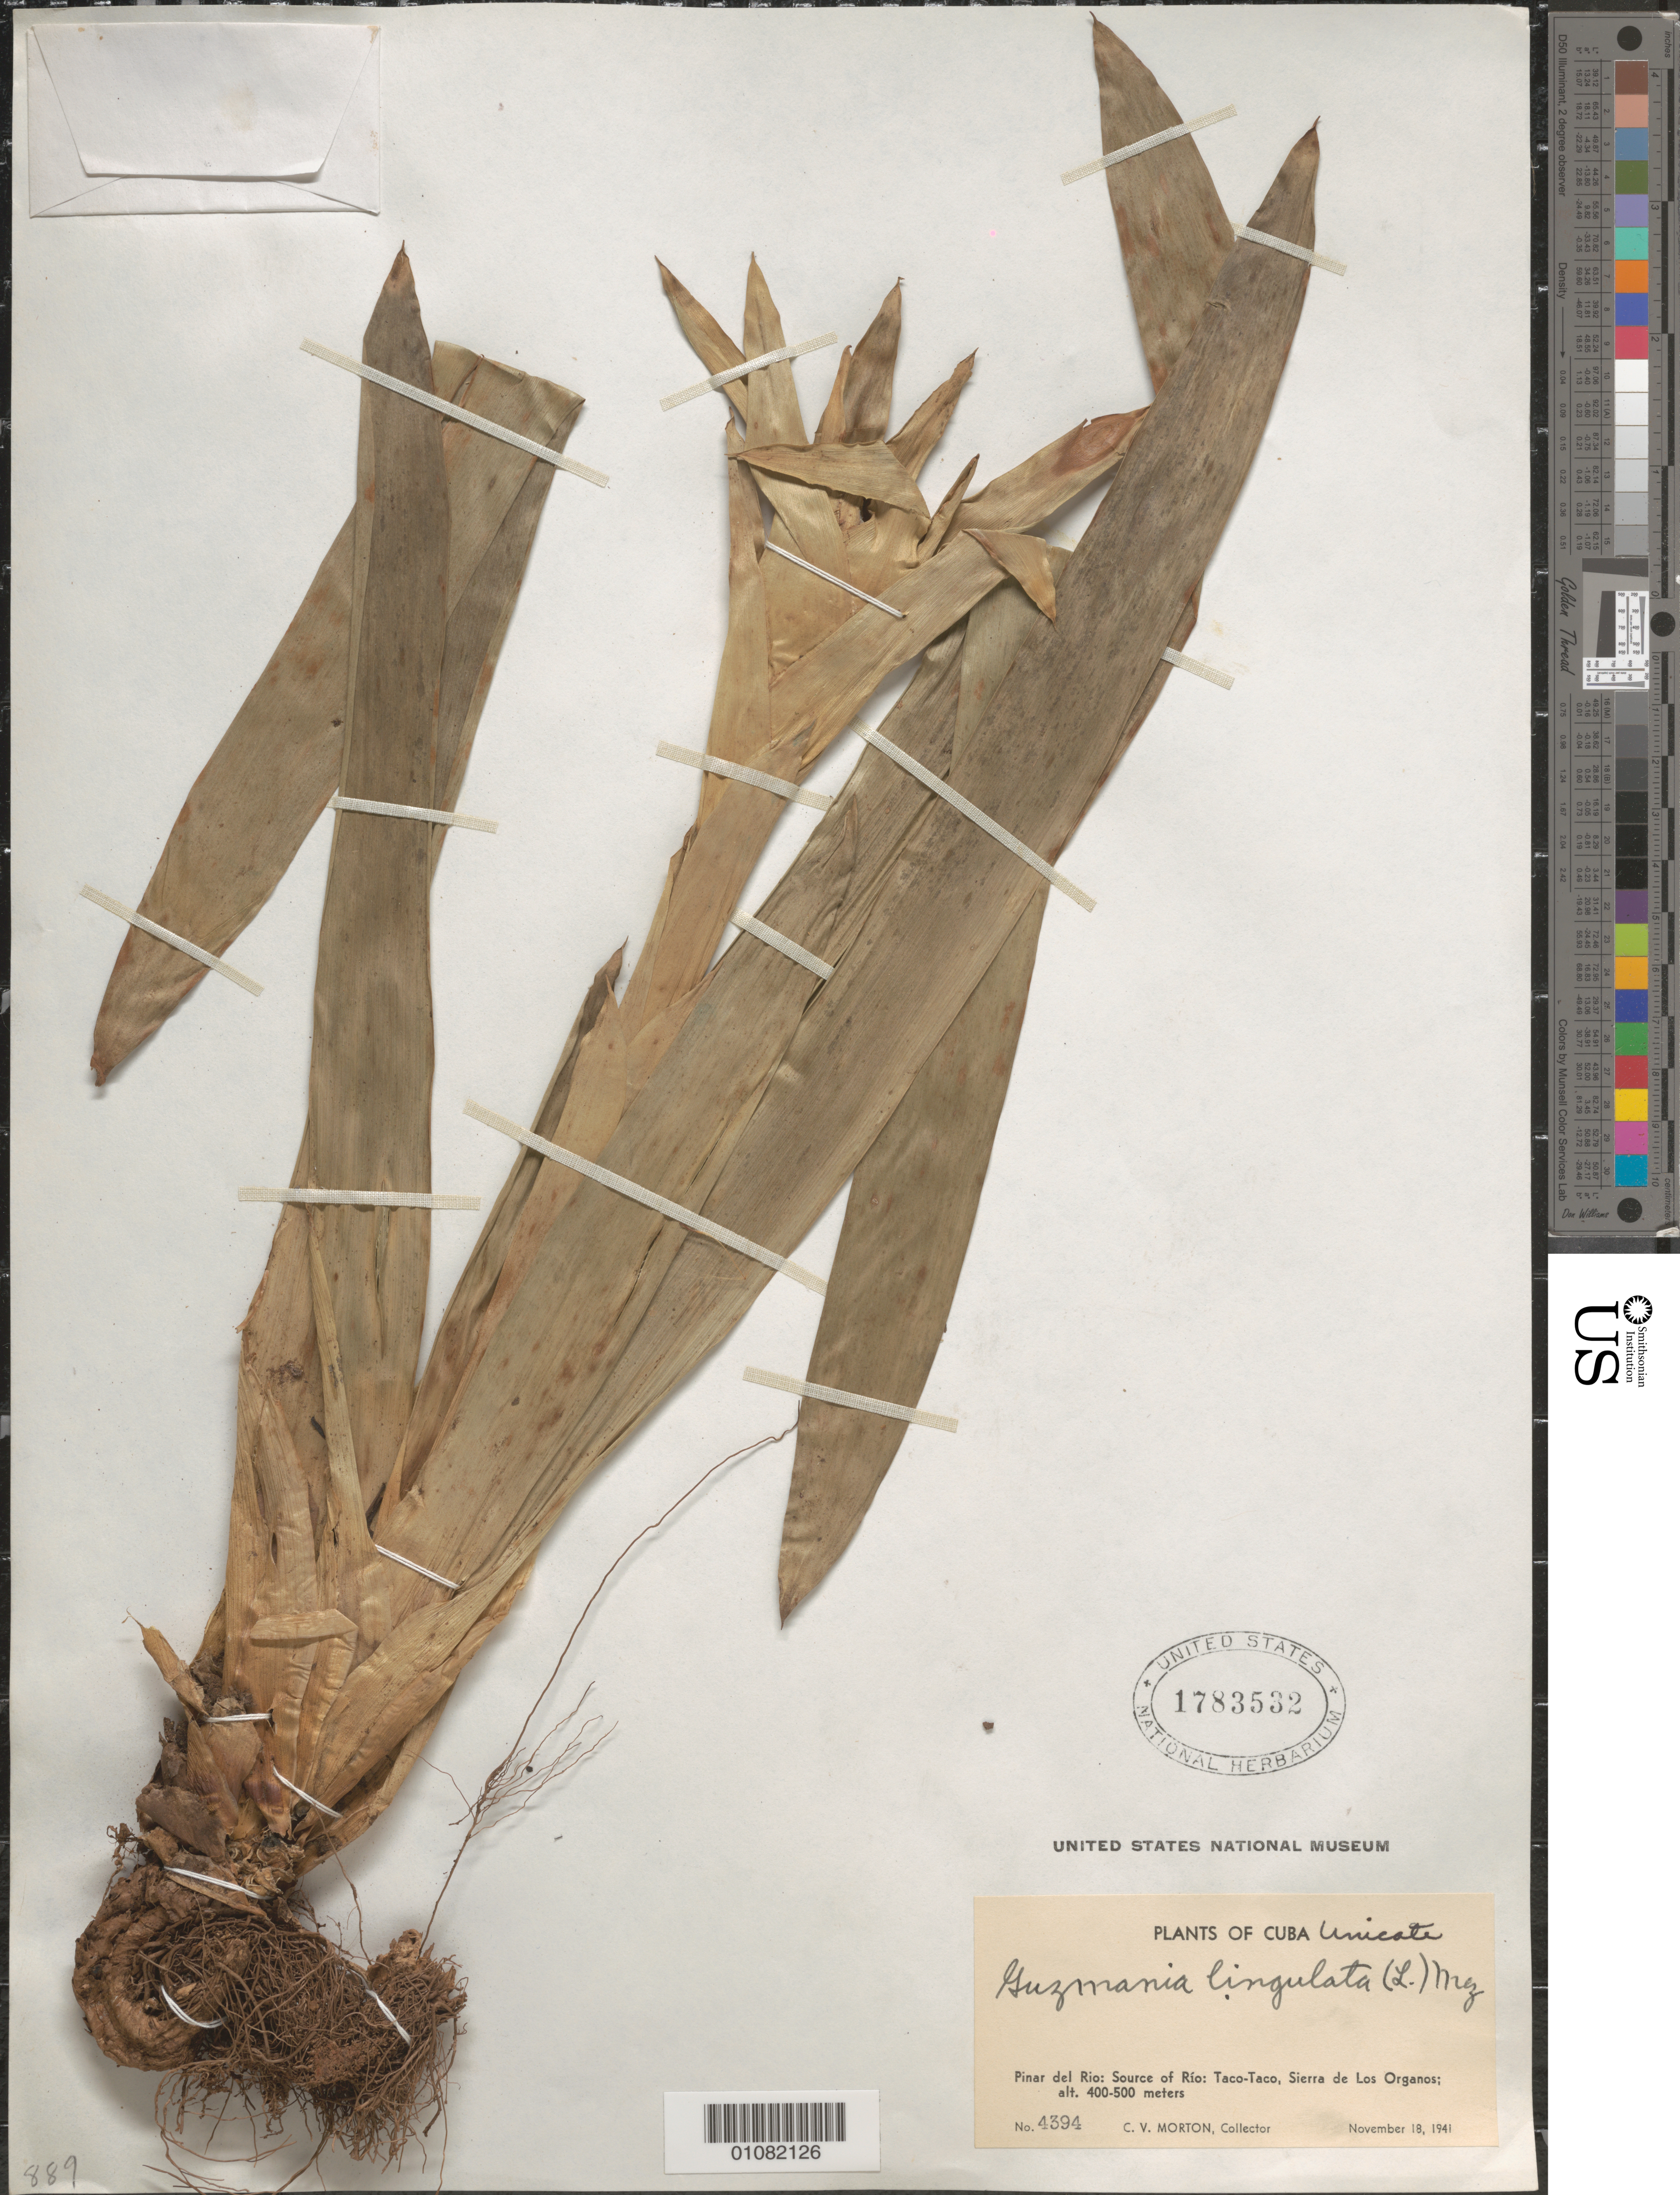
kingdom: Plantae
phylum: Tracheophyta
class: Liliopsida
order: Poales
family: Bromeliaceae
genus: Guzmania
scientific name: Guzmania lingulata var. lingulata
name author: (L.) Mez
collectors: C. V. Morton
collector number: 4394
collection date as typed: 18 Nov 1941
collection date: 1941-11-18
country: Cuba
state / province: Pinar del Rio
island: Cuba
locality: Source of Río: Taco-Taco, Sierra de los Organos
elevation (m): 400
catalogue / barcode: US 1783532